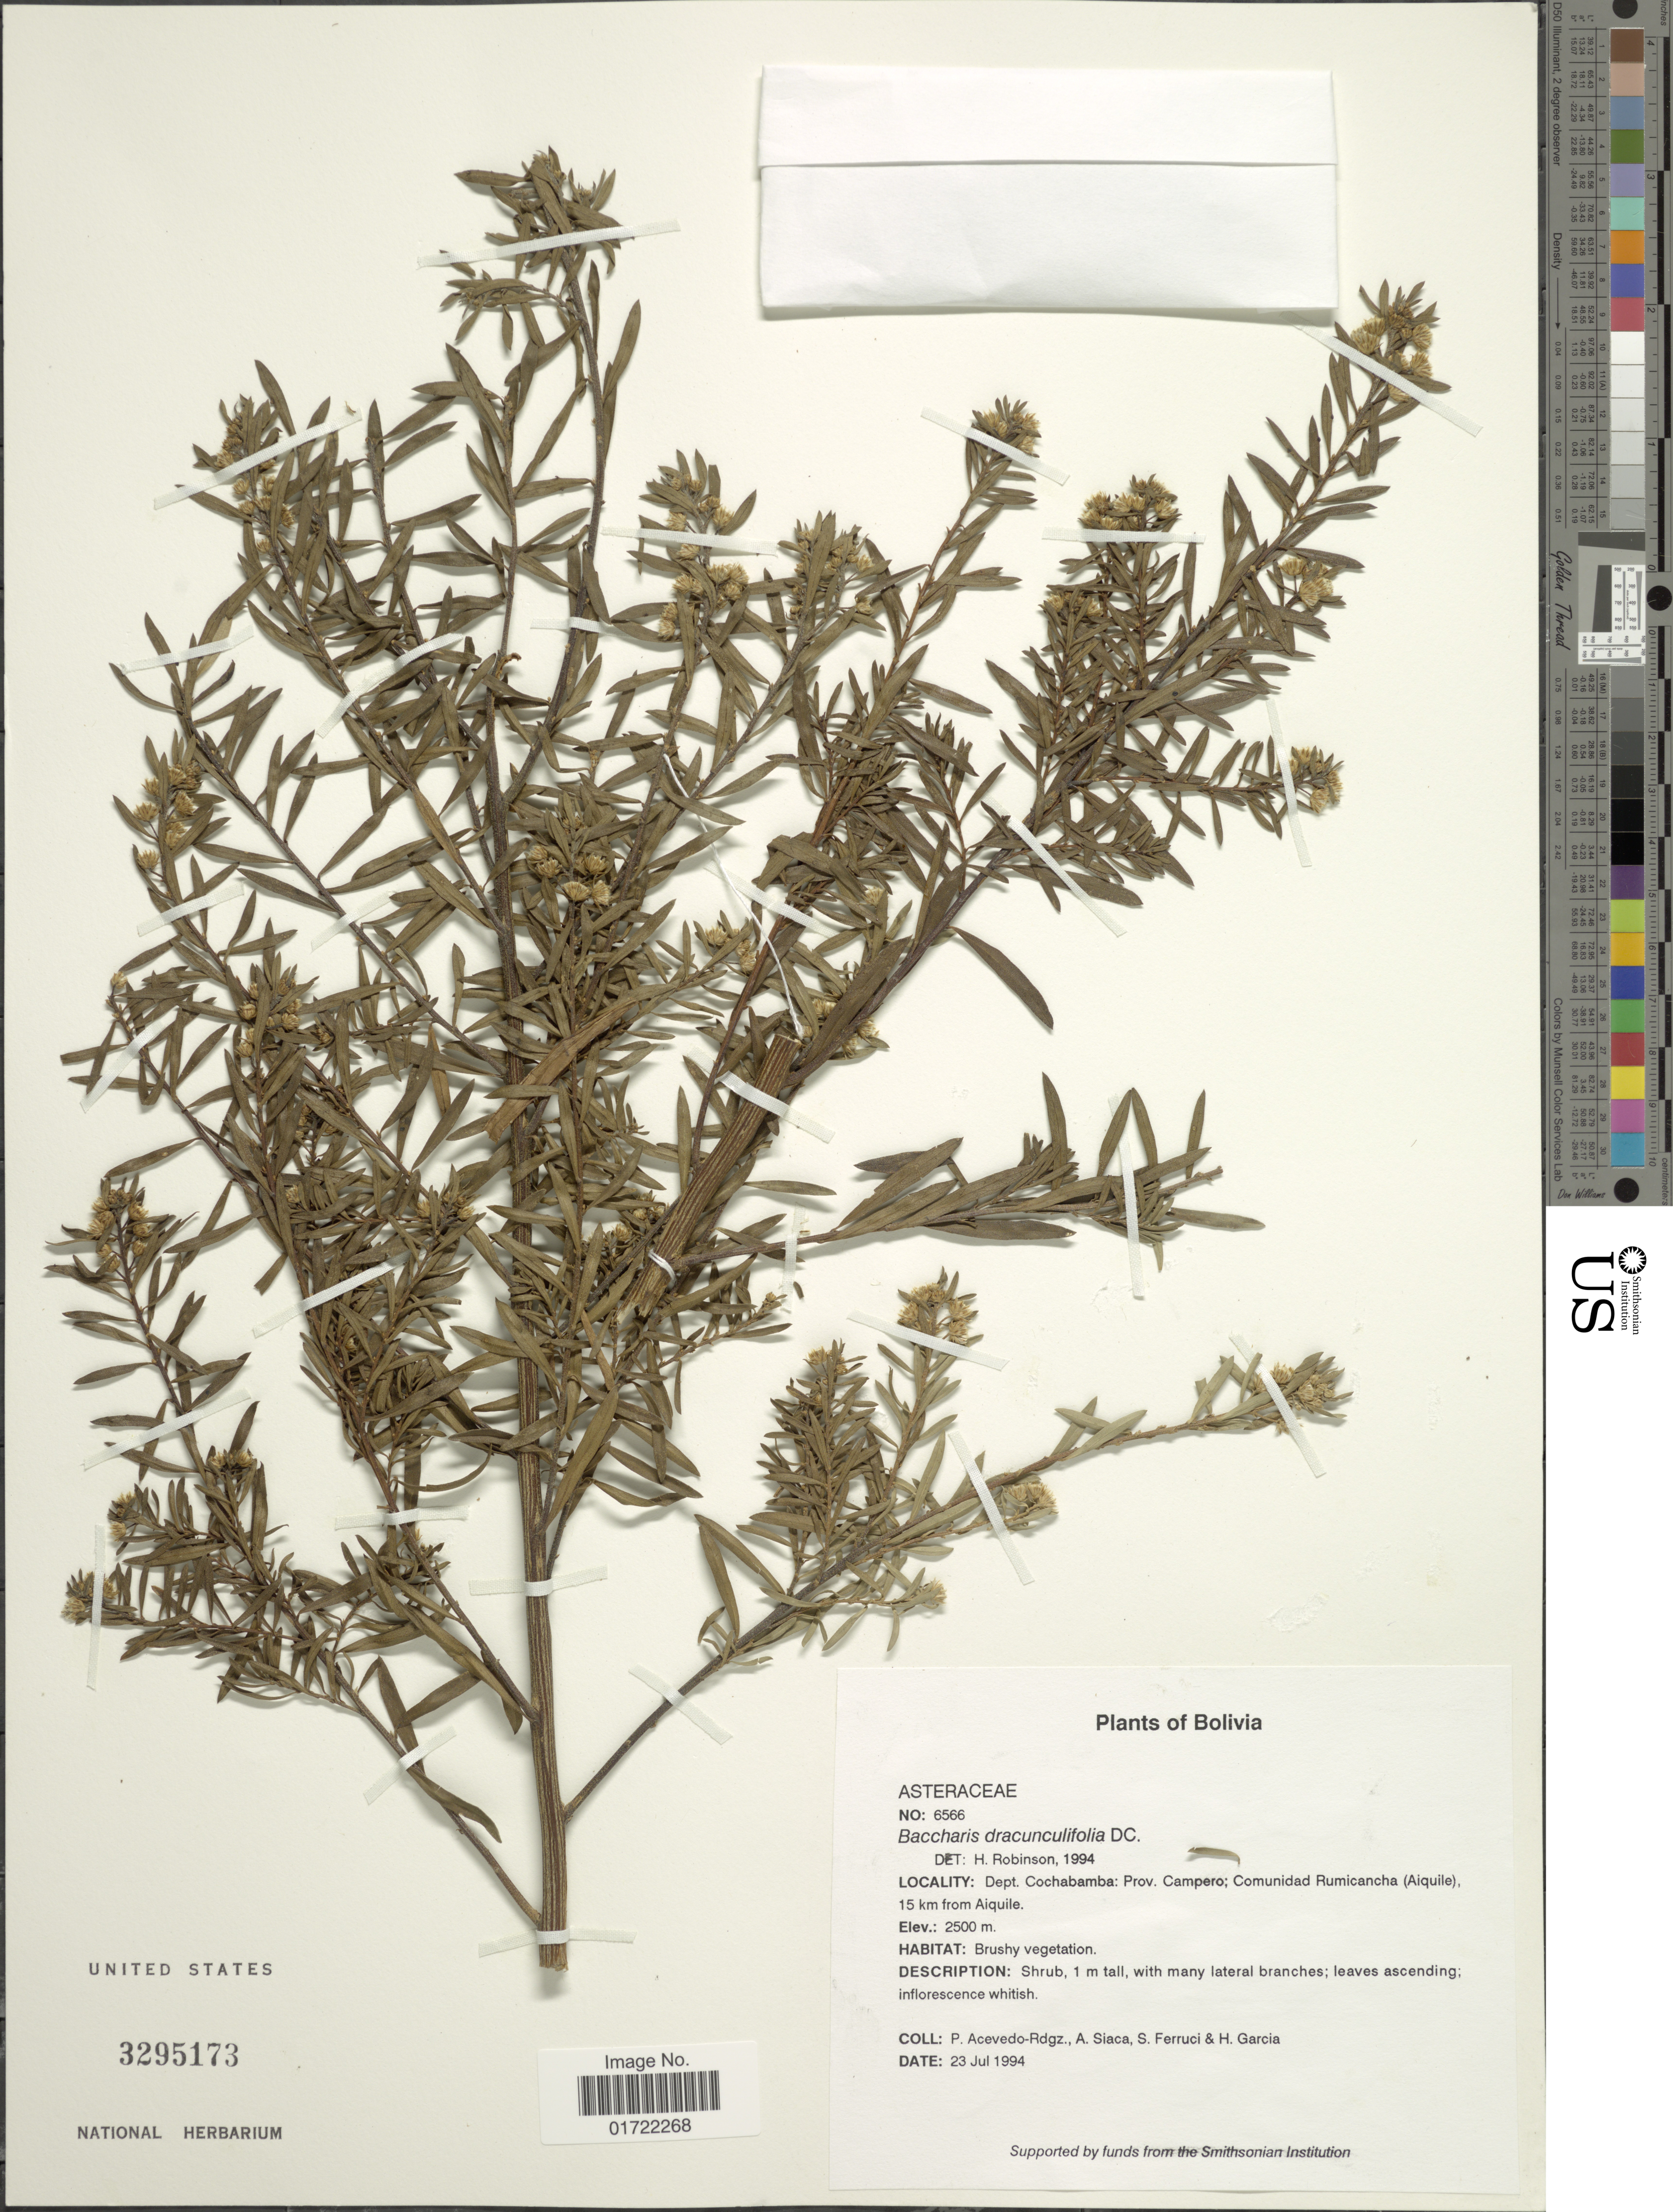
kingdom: Plantae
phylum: Tracheophyta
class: Magnoliopsida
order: Asterales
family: Asteraceae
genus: Baccharis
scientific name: Baccharis dracunculifolia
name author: DC.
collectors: P. Acevedo-Rodr., A. Siaca, S. Ferrucci & H. Garcia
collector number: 6566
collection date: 1994-07-23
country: Bolivia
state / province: Cochabamba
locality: Prov. Campero, Comunidad Rumicancha (Aiquile) 15 km from Aiquile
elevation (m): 2500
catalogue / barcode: US 3295173